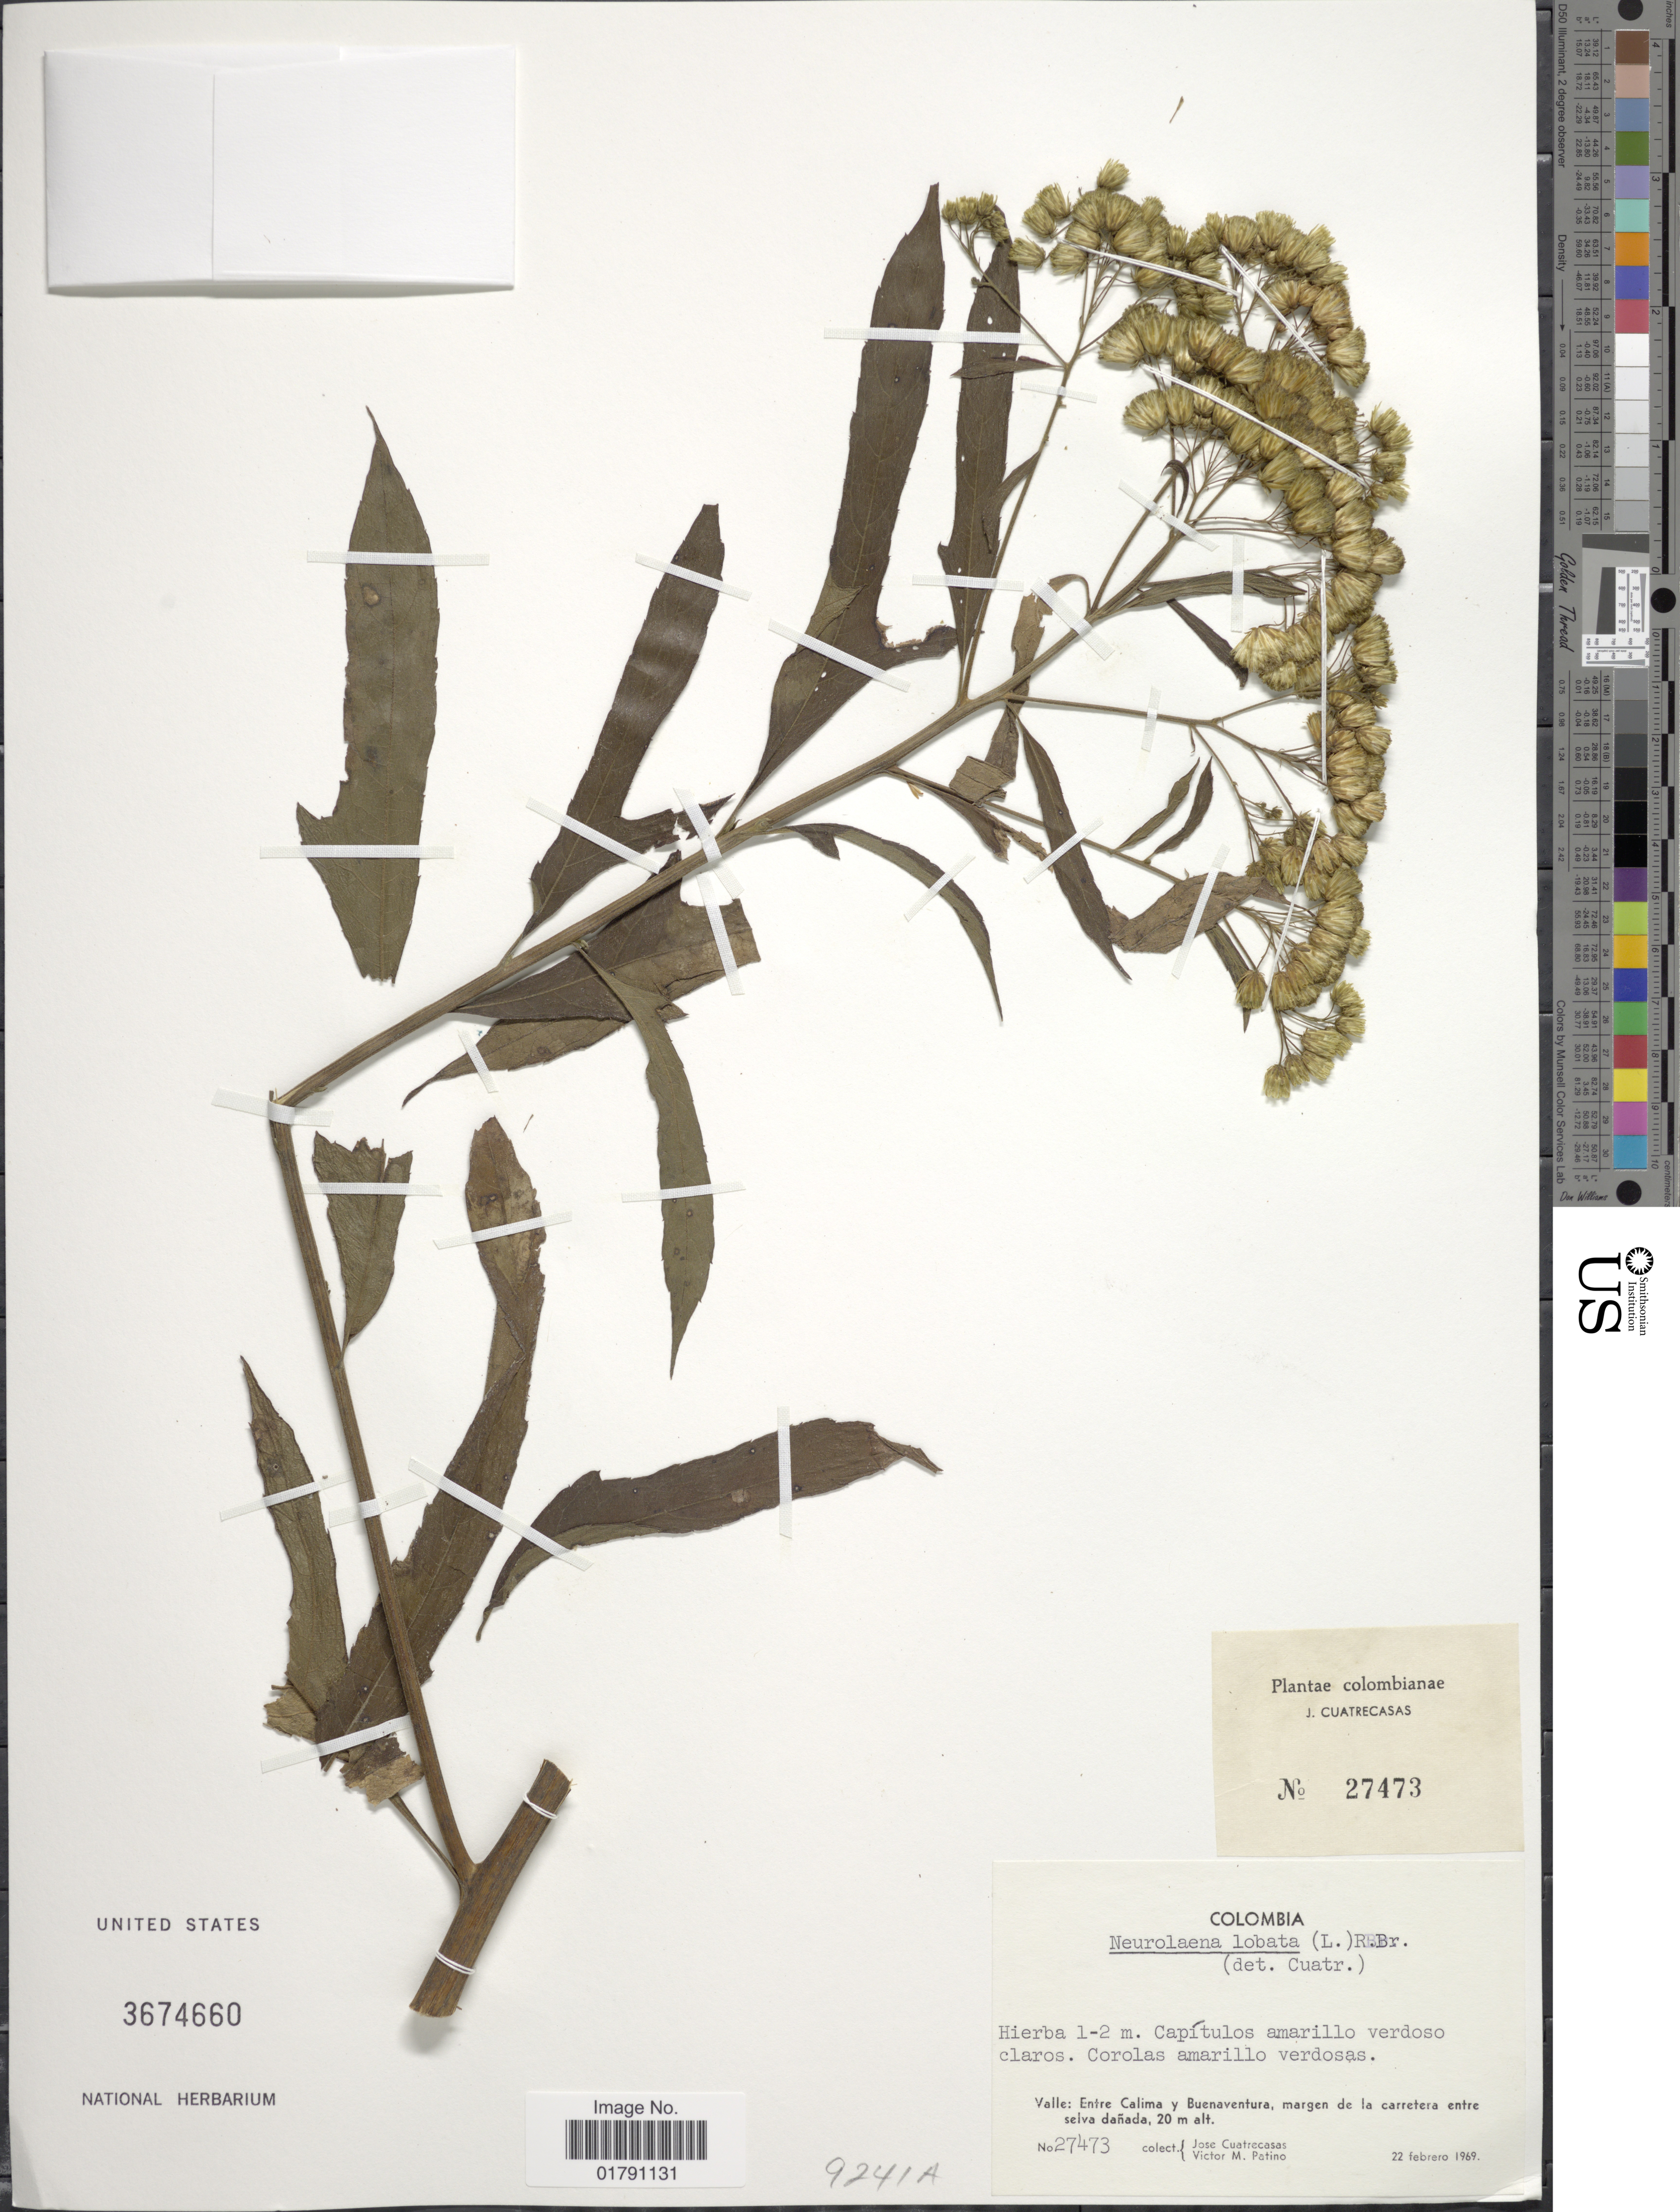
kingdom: Plantae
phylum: Tracheophyta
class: Magnoliopsida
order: Asterales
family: Asteraceae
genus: Neurolaena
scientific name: Neurolaena lobata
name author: (L.) R. Br. ex Cass.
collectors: J. Cuatrecasas & V. M. Patiño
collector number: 27473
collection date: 1969-02-22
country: Colombia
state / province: Valle del Cauca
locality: Entre Calima y Buenaventura, margen de la carretera entre selva danada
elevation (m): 20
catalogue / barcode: US 3674660